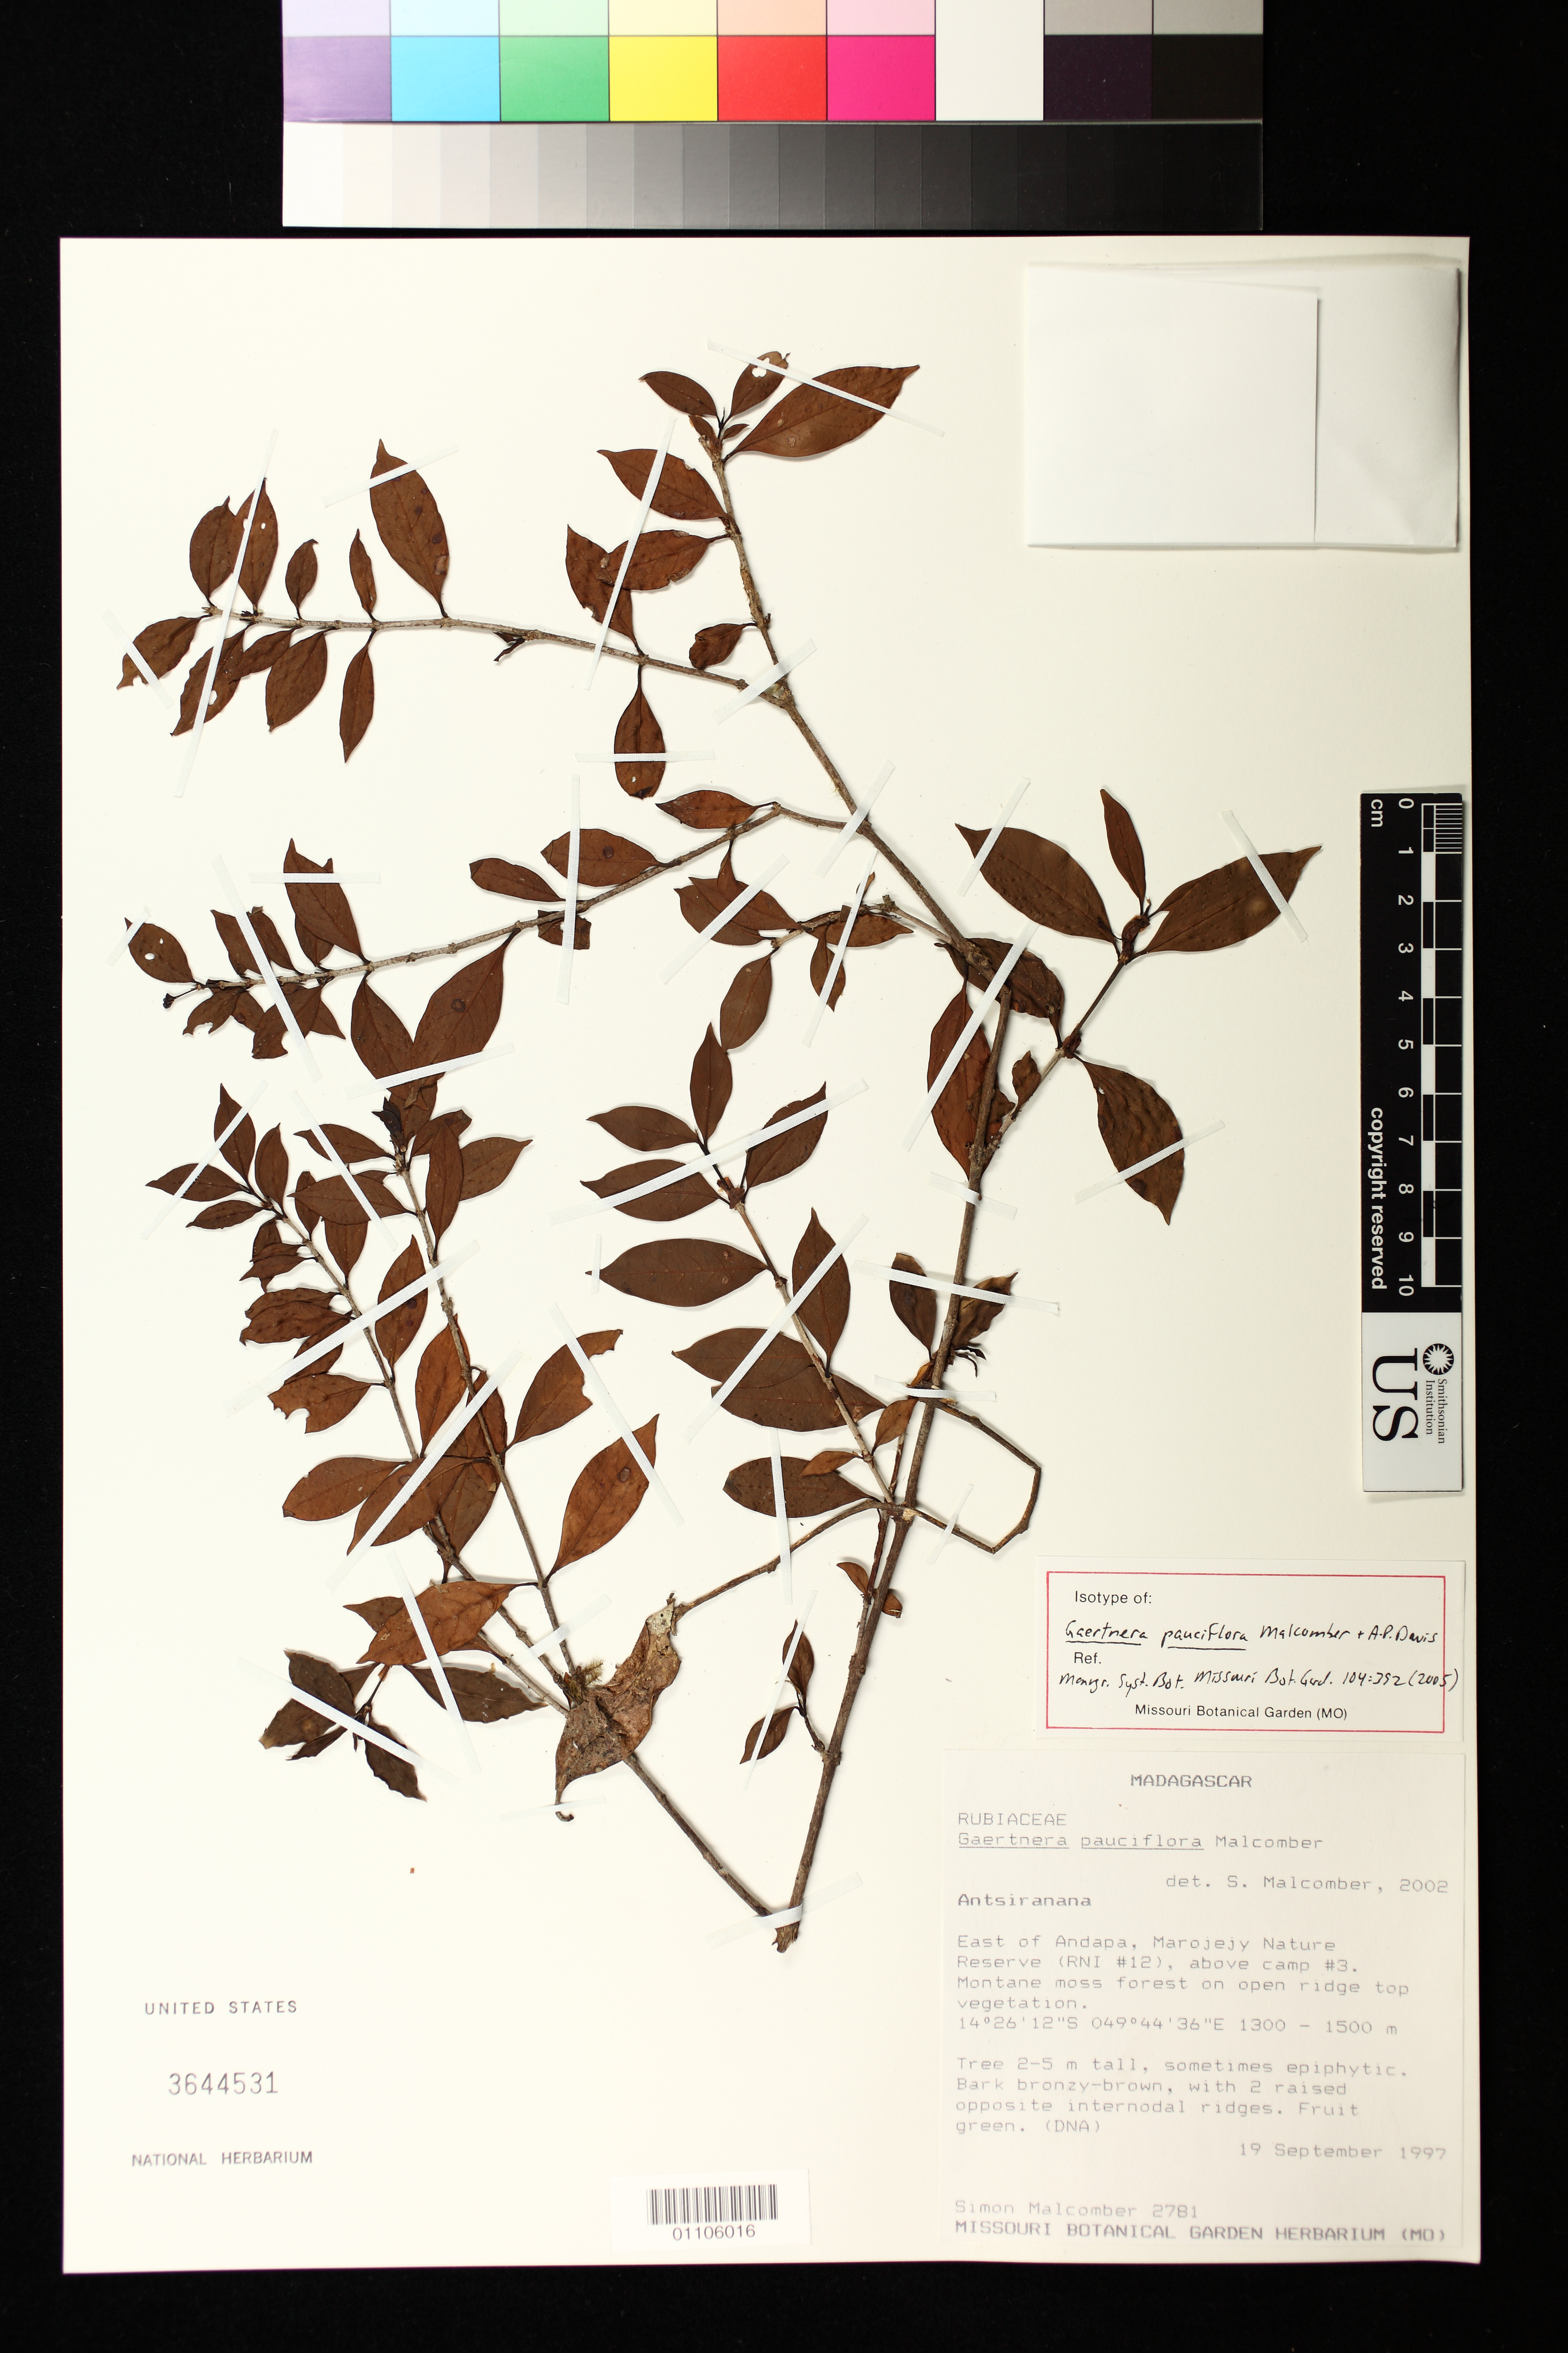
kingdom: Plantae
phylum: Tracheophyta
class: Magnoliopsida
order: Gentianales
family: Rubiaceae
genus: Gaertnera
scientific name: Gaertnera pauciflora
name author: Malcomber & A.P. Davis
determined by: Malcomber, S. T.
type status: Isotype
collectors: S. T. Malcomber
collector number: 2781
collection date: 1997-09-19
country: Madagascar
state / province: Sava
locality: East of Andapa, Marojejy Nature Reserve (RNI #12), above camp #3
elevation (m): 1300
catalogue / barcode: US 3644531